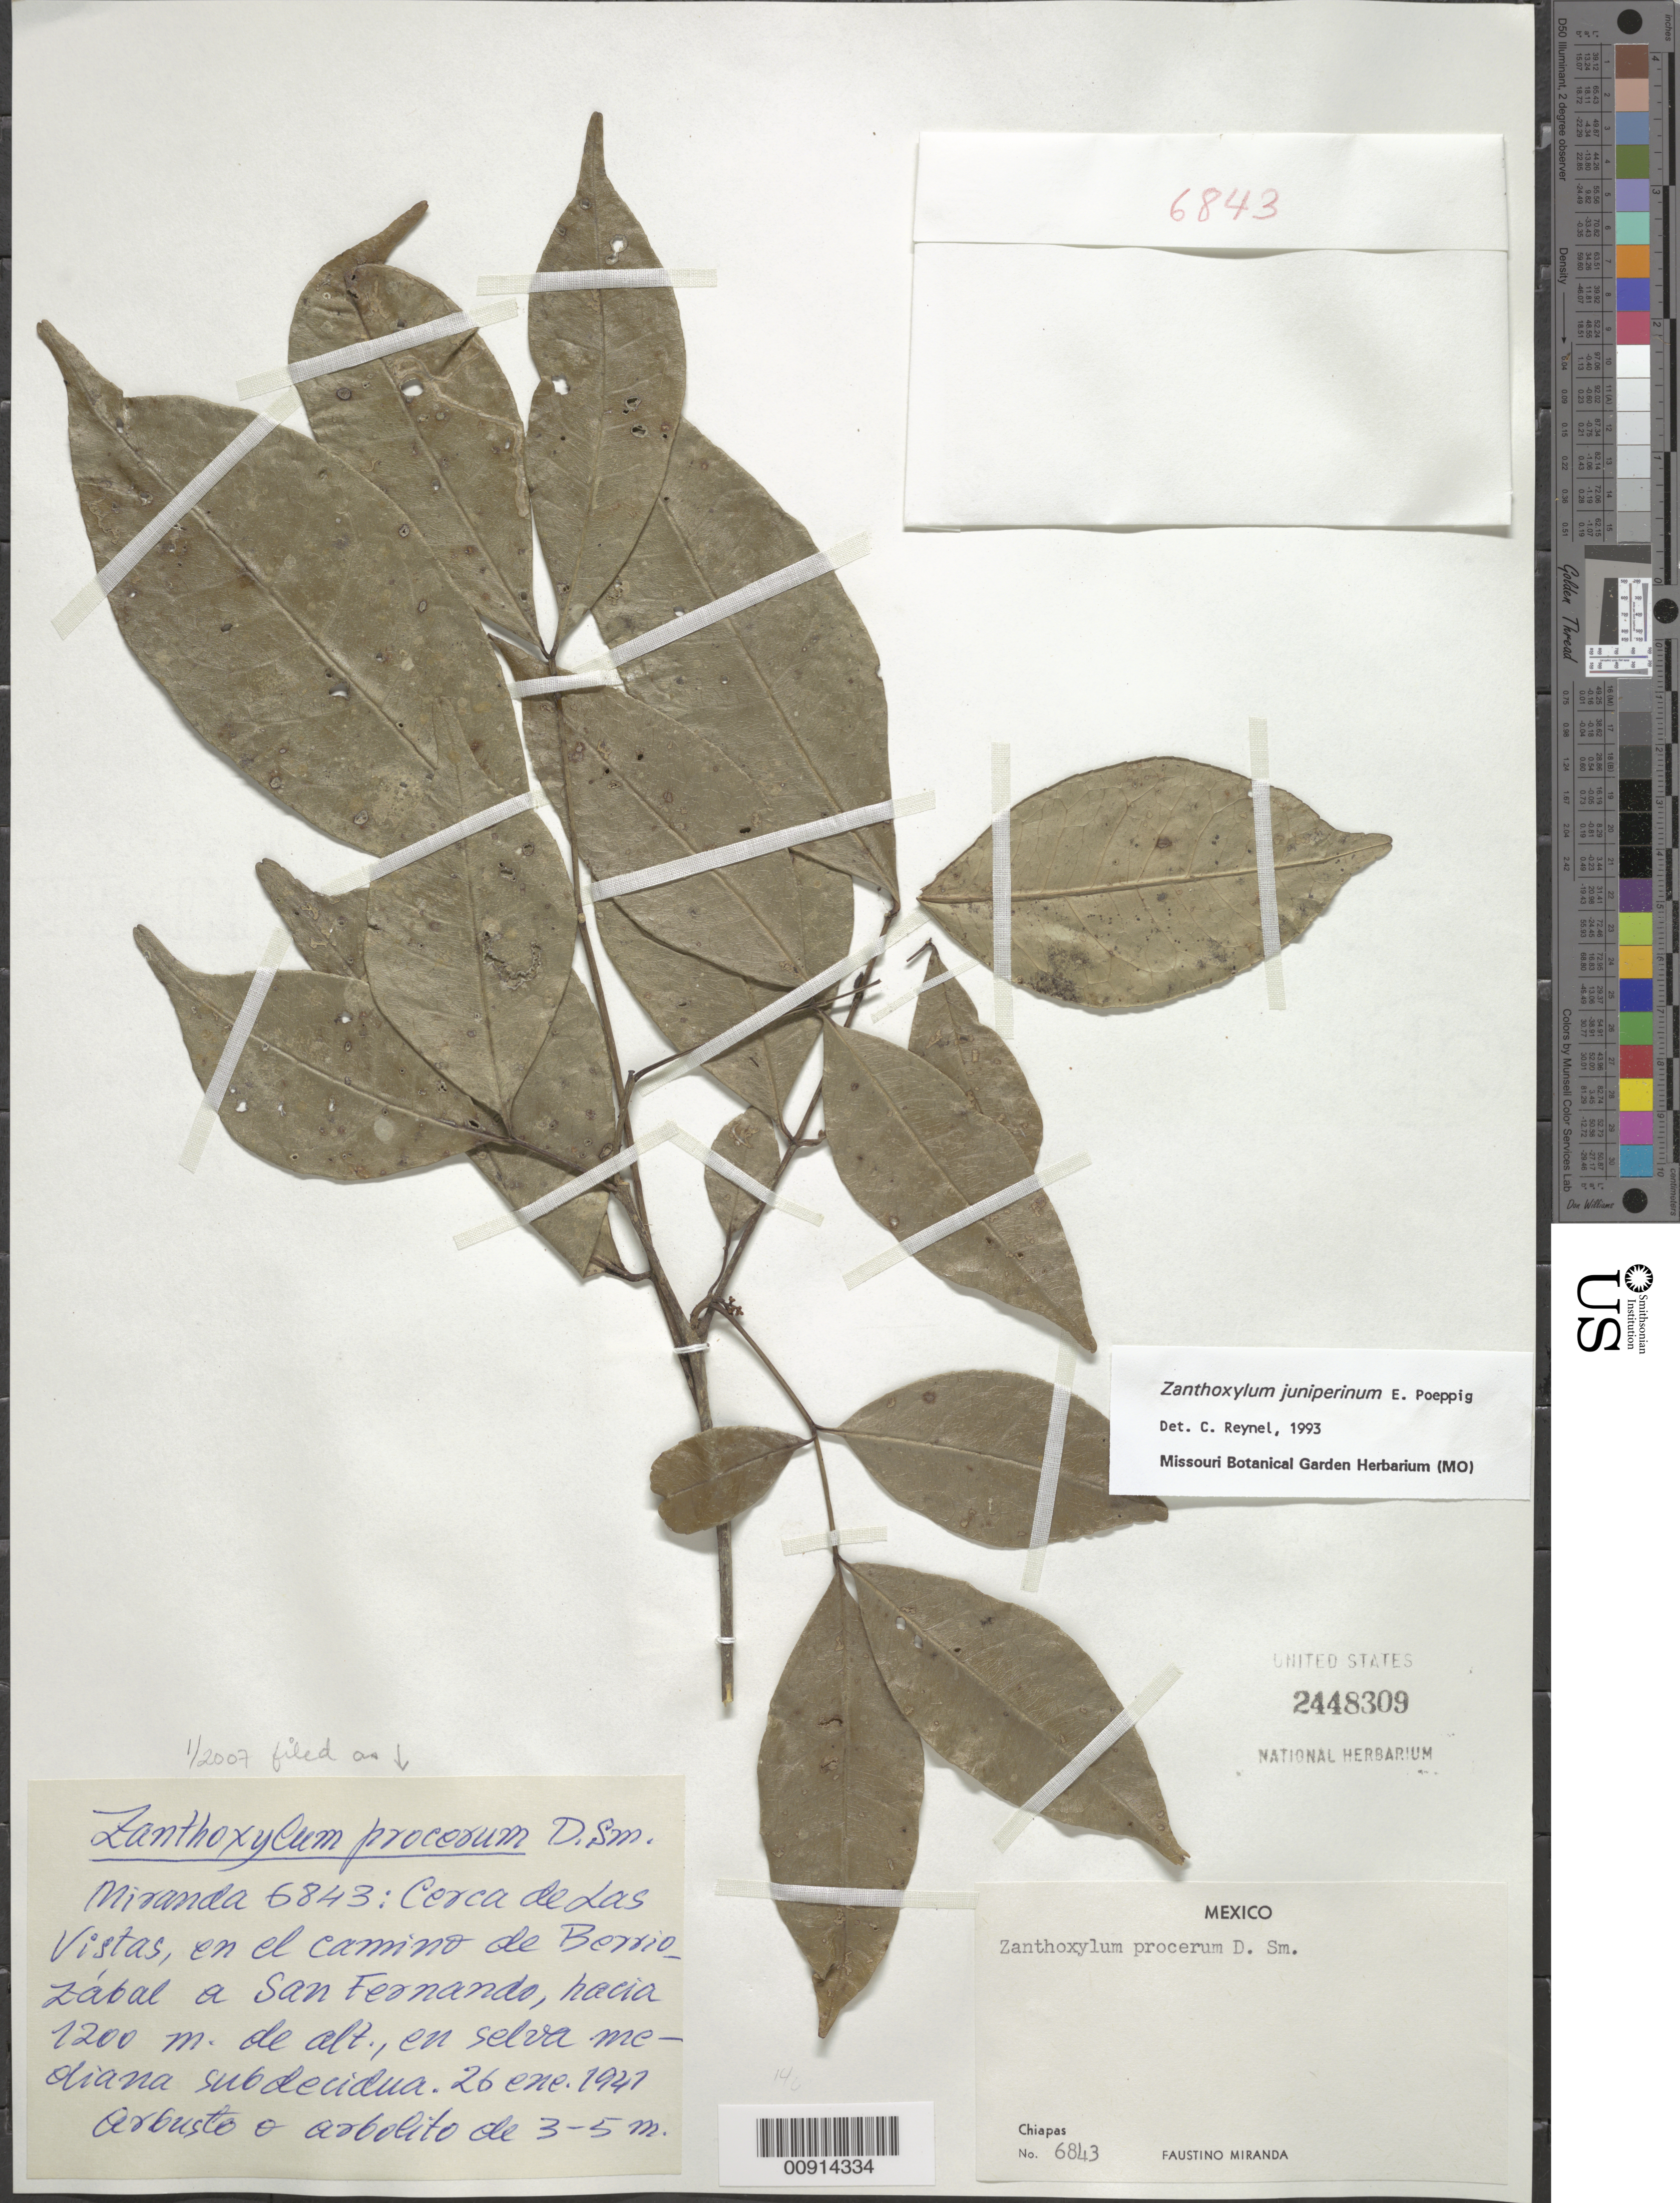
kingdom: Plantae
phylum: Tracheophyta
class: Magnoliopsida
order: Sapindales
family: Rutaceae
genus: Zanthoxylum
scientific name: Zanthoxylum procerum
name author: Donn. Sm.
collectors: Miranda G., F.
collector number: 6843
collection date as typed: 26 Jan 1941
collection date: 1941-01-26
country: Mexico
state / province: Chiapas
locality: Cerca de Las Vistas, en el camino de Berriozábal a San Fernando, Chiapas.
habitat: En selva mediana subdecidua.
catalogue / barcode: US 2448309